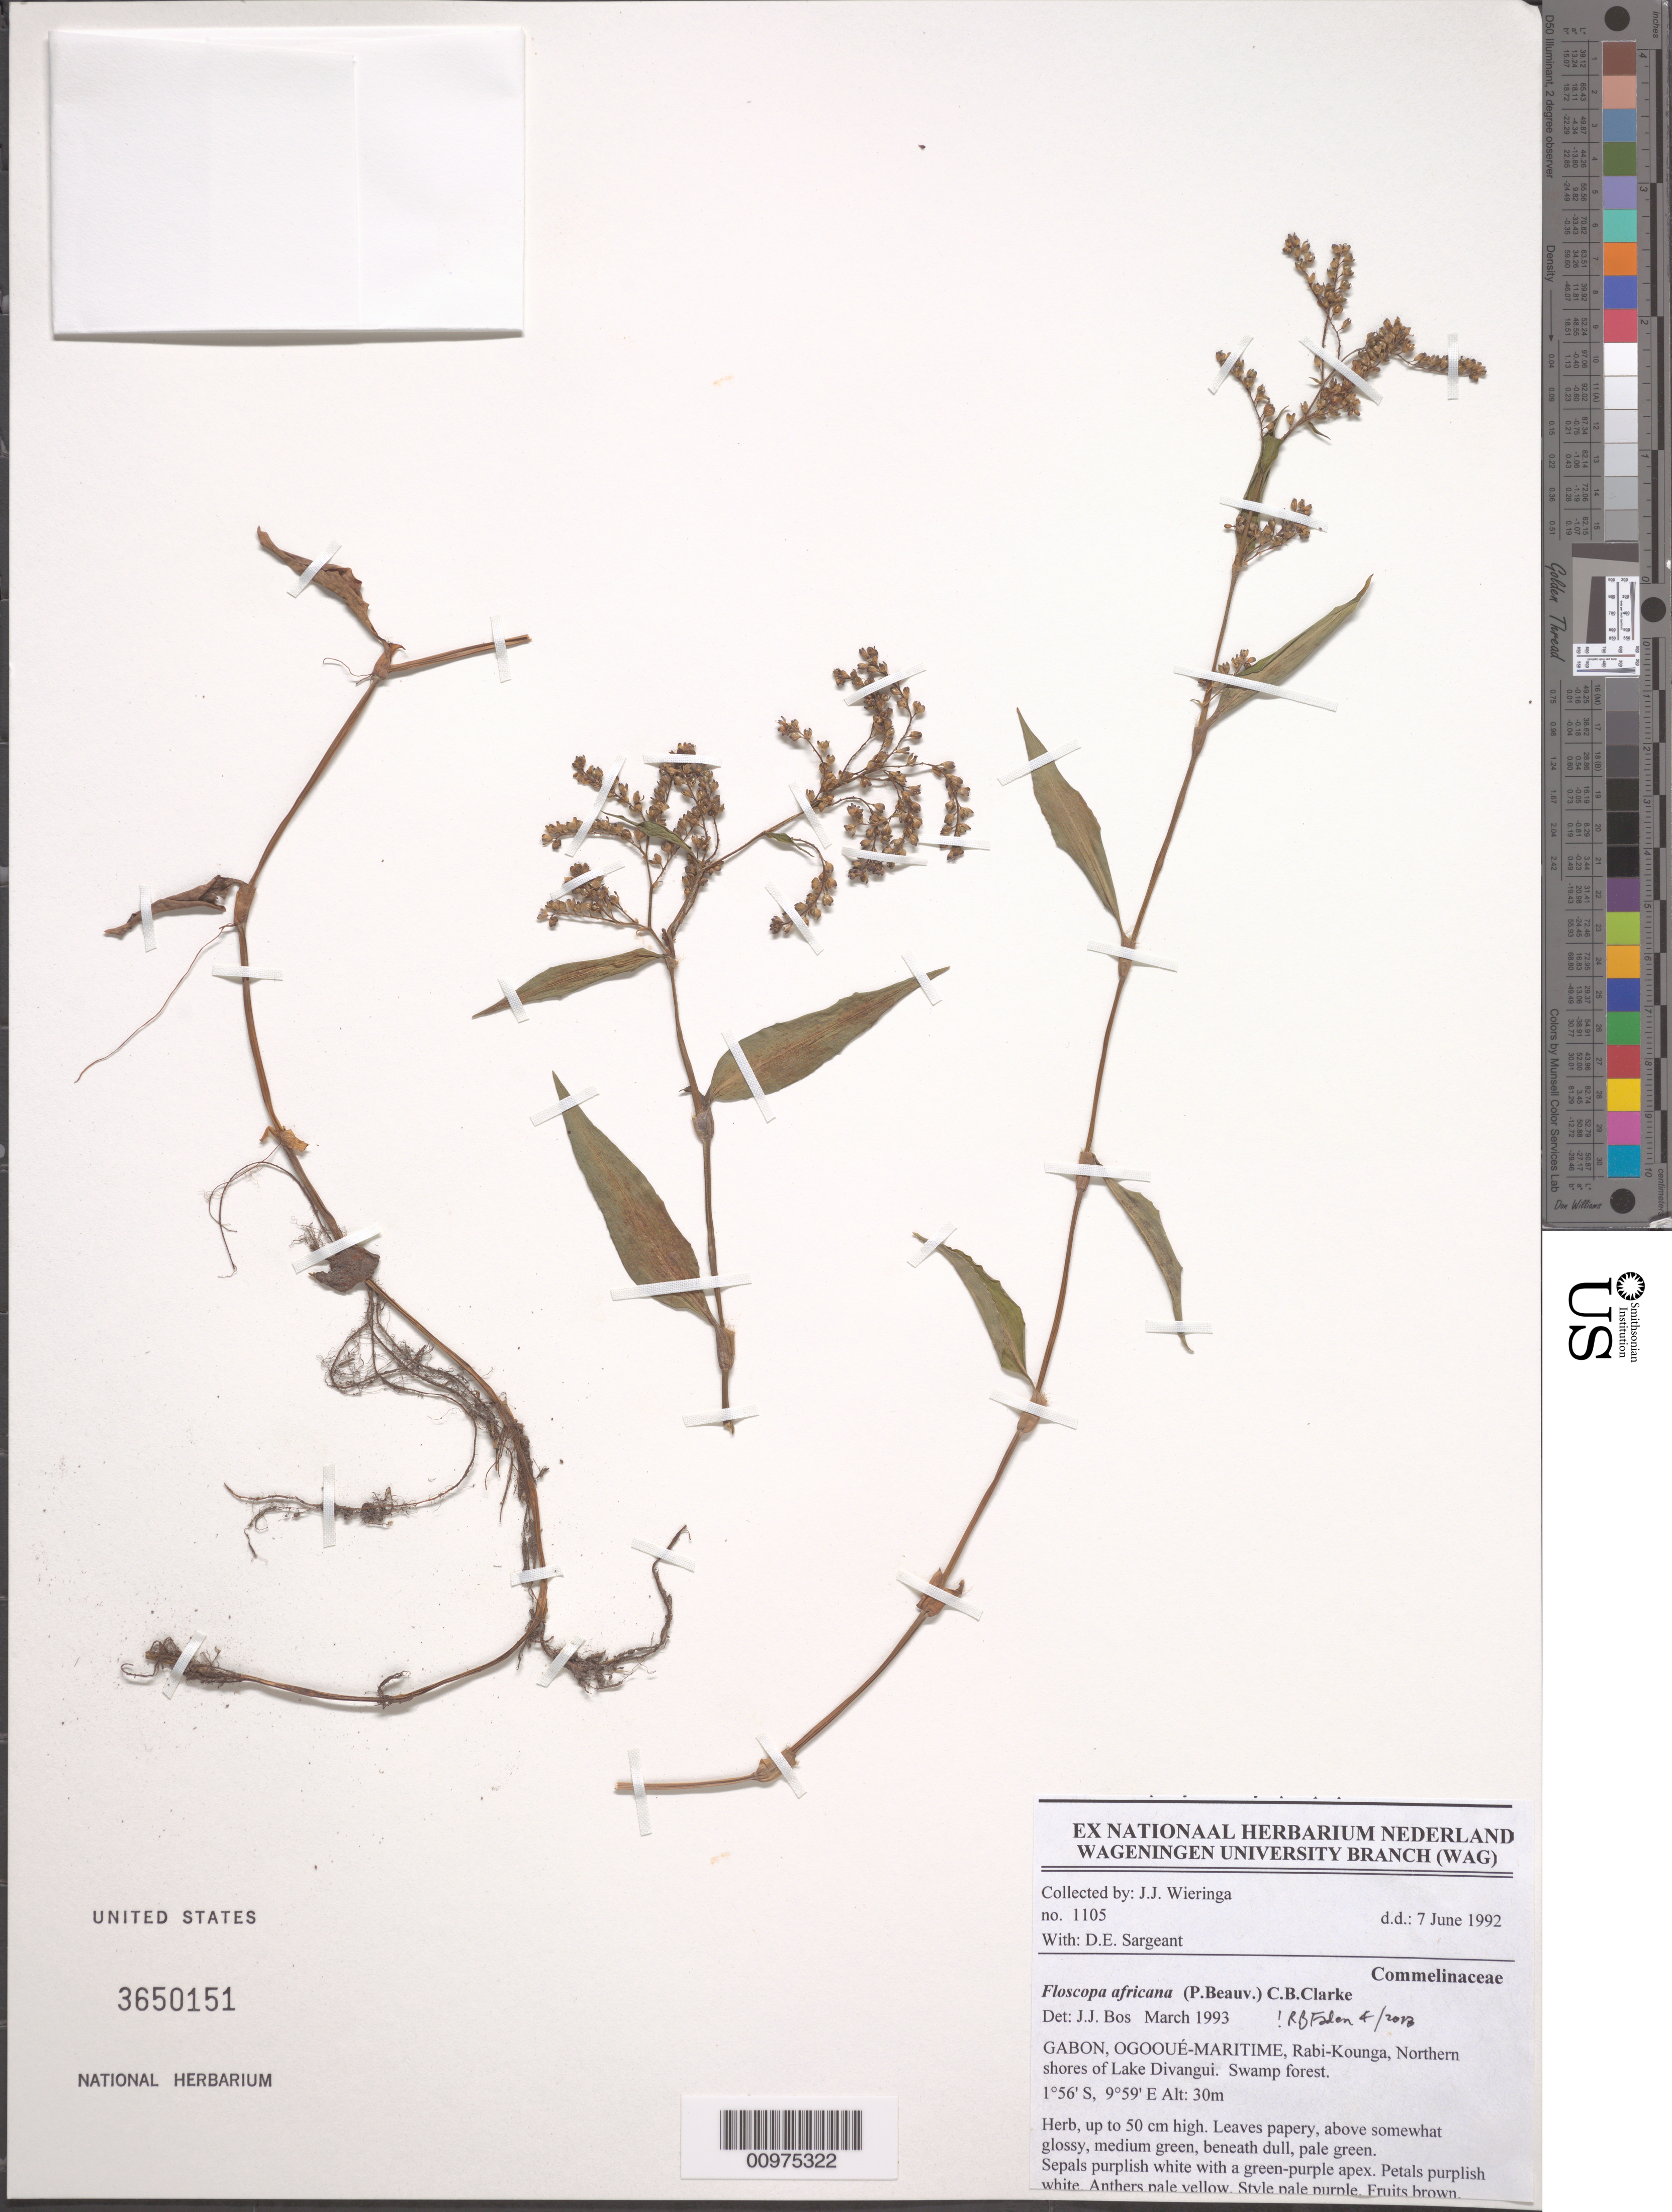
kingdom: Plantae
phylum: Tracheophyta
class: Liliopsida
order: Commelinales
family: Commelinaceae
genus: Floscopa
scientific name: Floscopa africana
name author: (P. Beauv.) C.B. Clarke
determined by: Faden, Robert B., (US), Smithsonian Institution - National Museum of Natural History (UNITED STATES)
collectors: J. J. Wieringa & D. Sargeant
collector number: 1105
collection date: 1992-06-07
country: Gabon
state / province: Ogooué-maritime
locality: Rabi-Kounga, Northern shores of Lake Divangui.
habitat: Swamp forest.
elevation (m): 30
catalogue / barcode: US 3650151